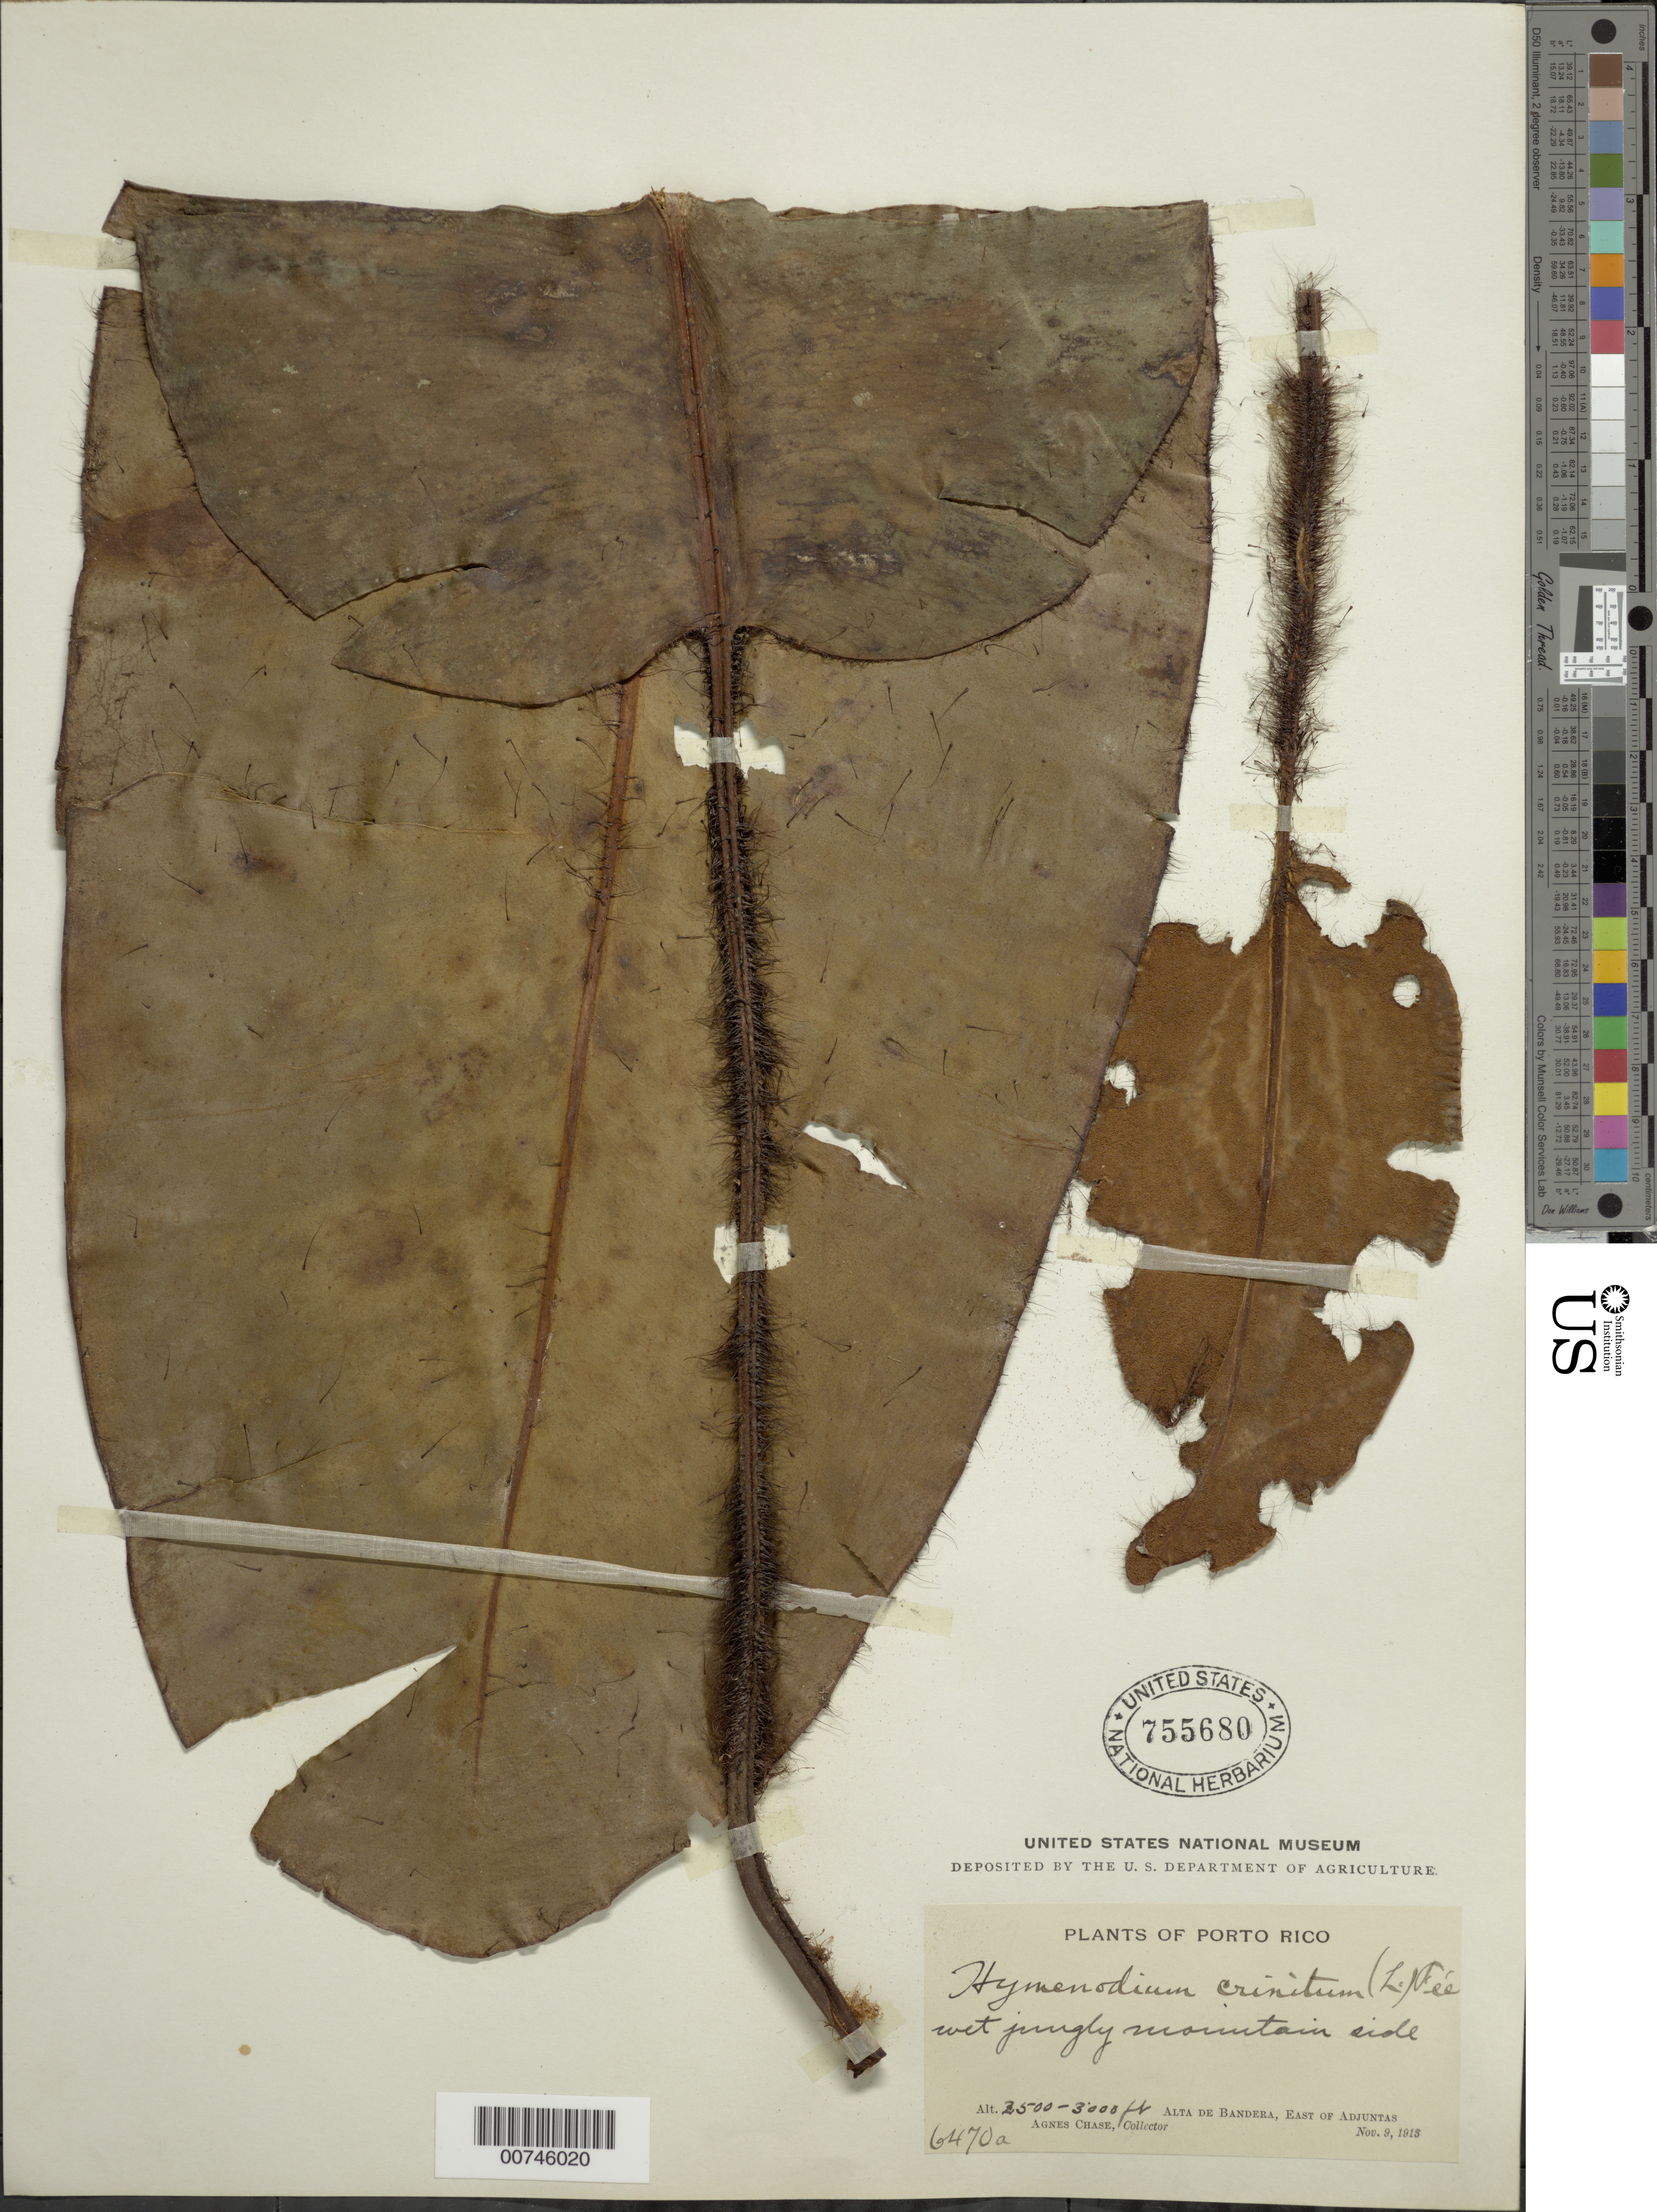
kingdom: Plantae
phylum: Tracheophyta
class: Polypodiopsida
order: Polypodiales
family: Dryopteridaceae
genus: Elaphoglossum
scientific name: Elaphoglossum crinitum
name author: (L.) Christ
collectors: A. Chase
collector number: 6470a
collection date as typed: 09 Nov 1913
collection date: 1913-11-09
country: Puerto Rico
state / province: Adjuntas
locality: Alto de La Bandera. East of Adjuntas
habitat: Wet jungly mountain side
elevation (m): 700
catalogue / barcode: US 755680